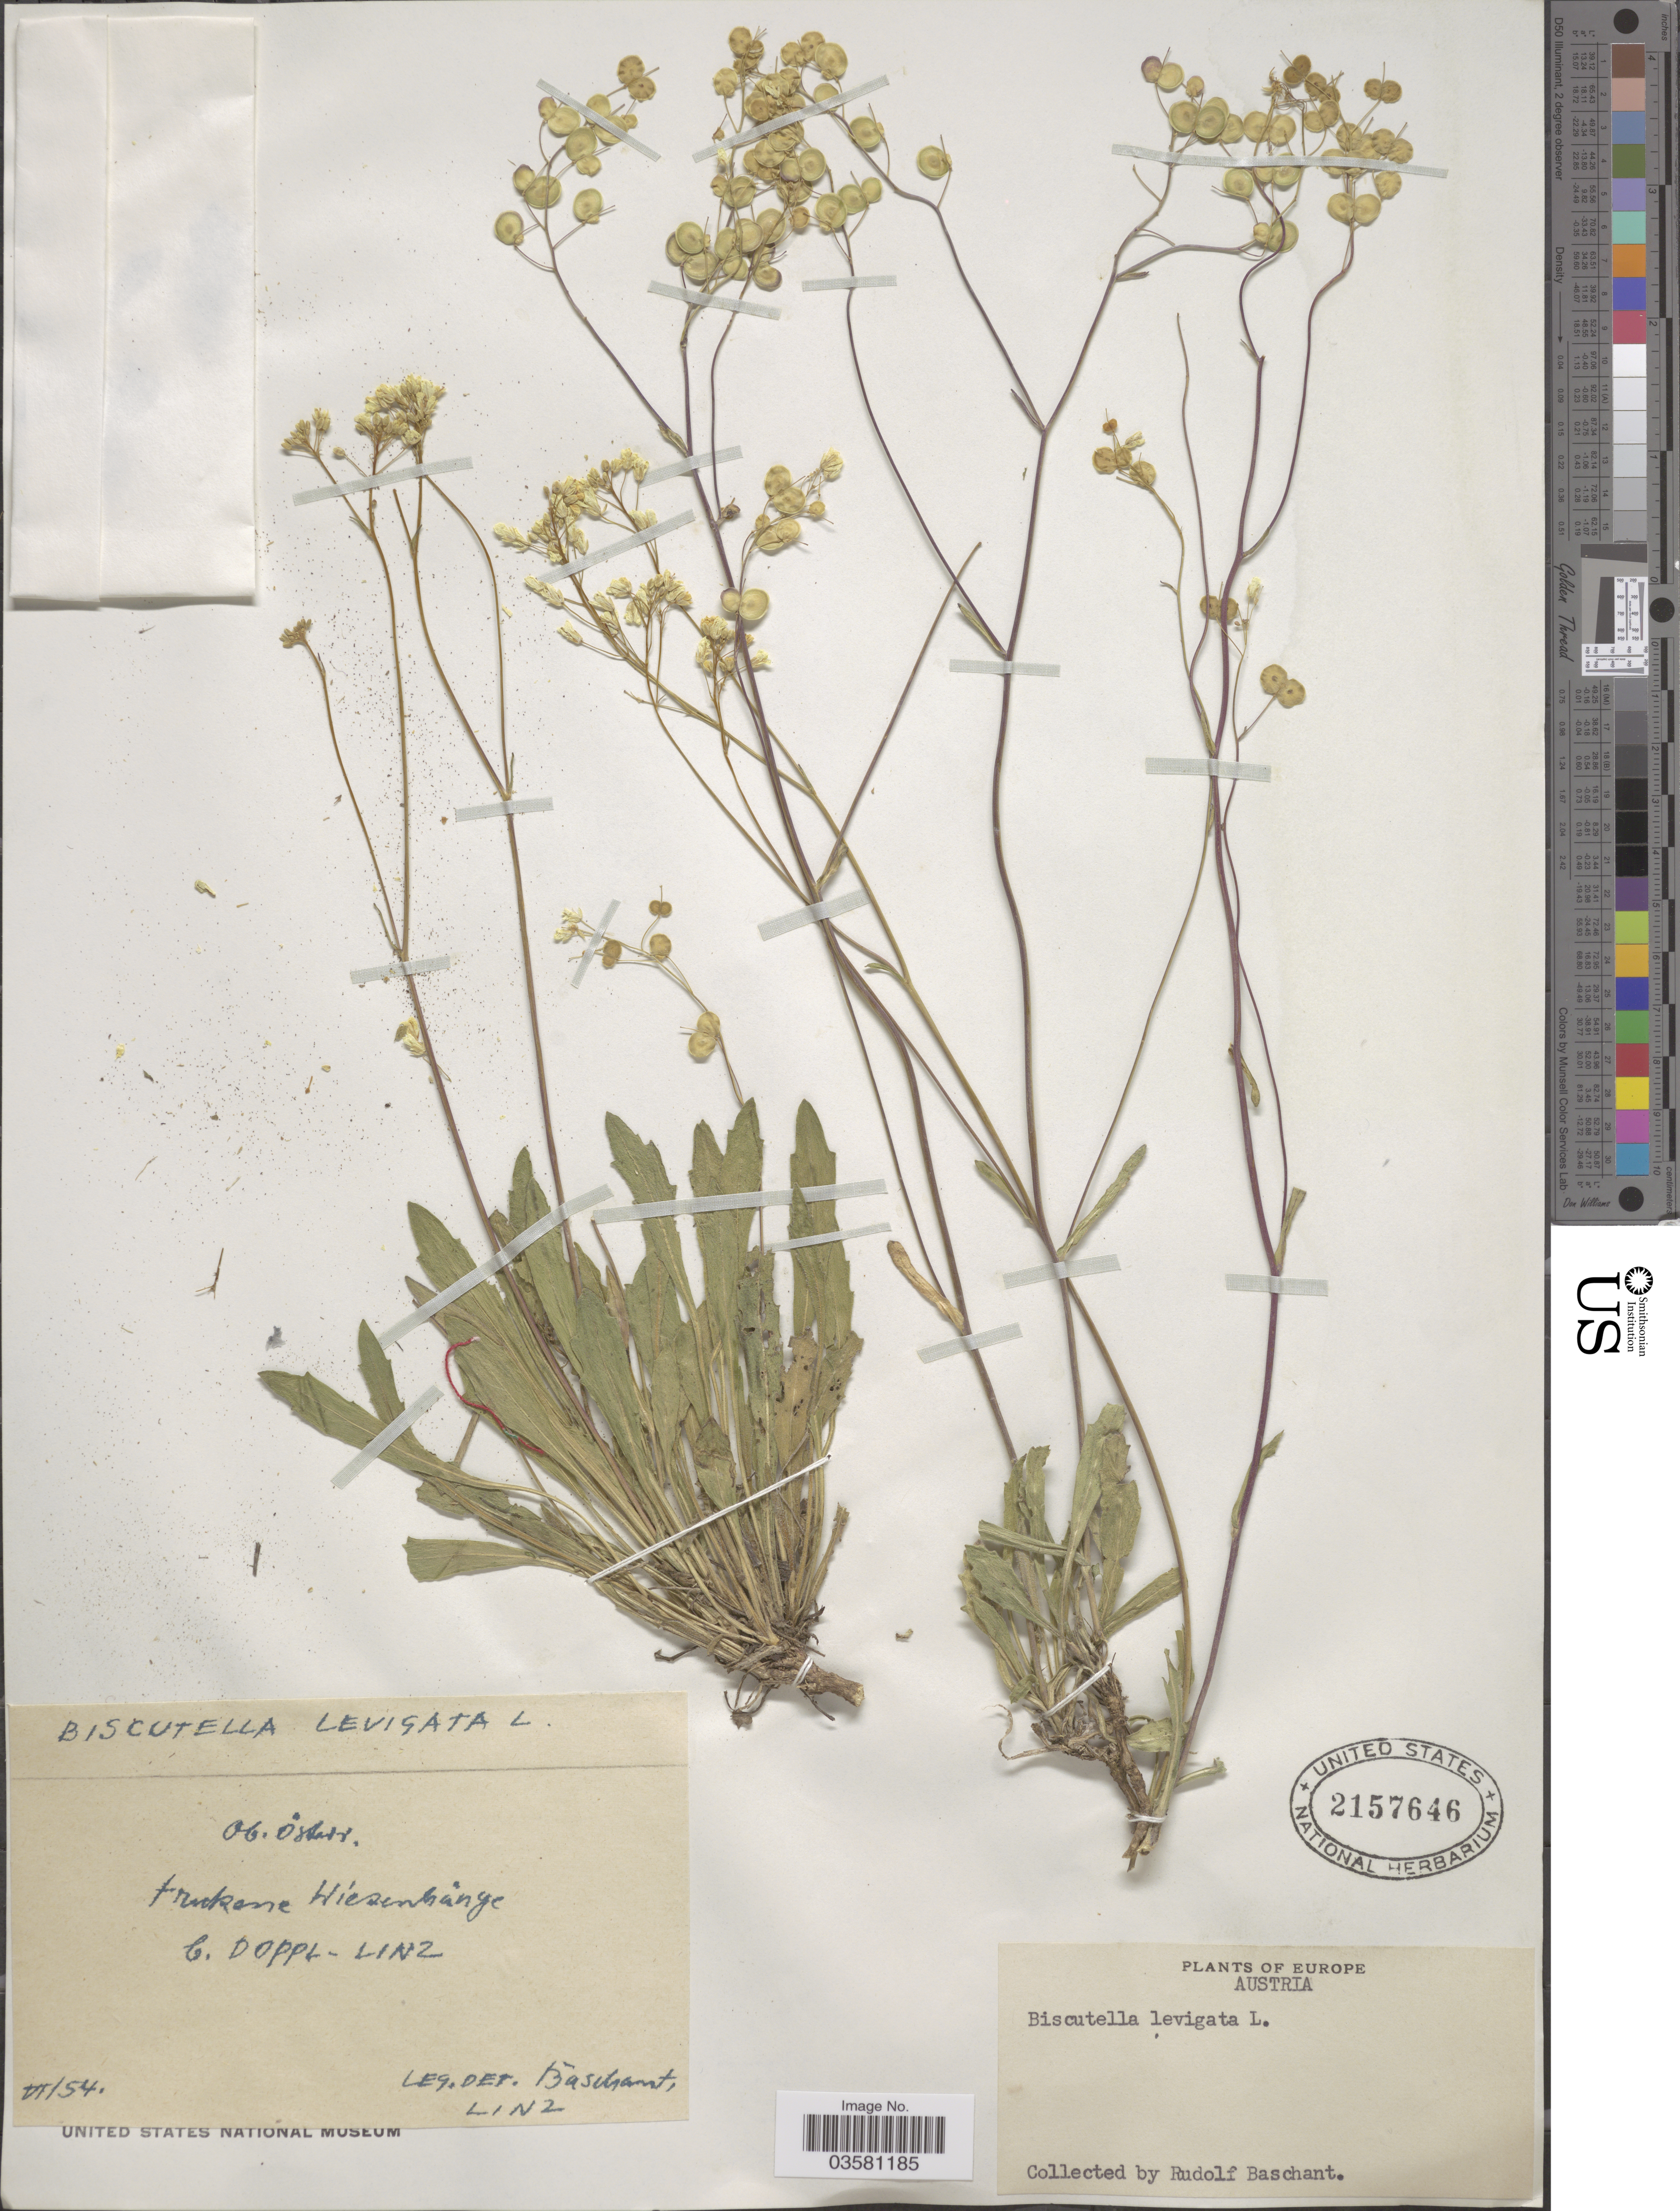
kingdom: Plantae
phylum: Tracheophyta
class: Magnoliopsida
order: Brassicales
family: Brassicaceae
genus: Biscutella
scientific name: Biscutella laevigata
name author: L.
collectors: R. Baschant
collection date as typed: Transcribed d/m/y: /6/54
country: Austria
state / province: Oberosterreich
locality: Ob. österr. Trukane Wíesenbänge C. Doppl - Linz.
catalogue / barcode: US 2157646